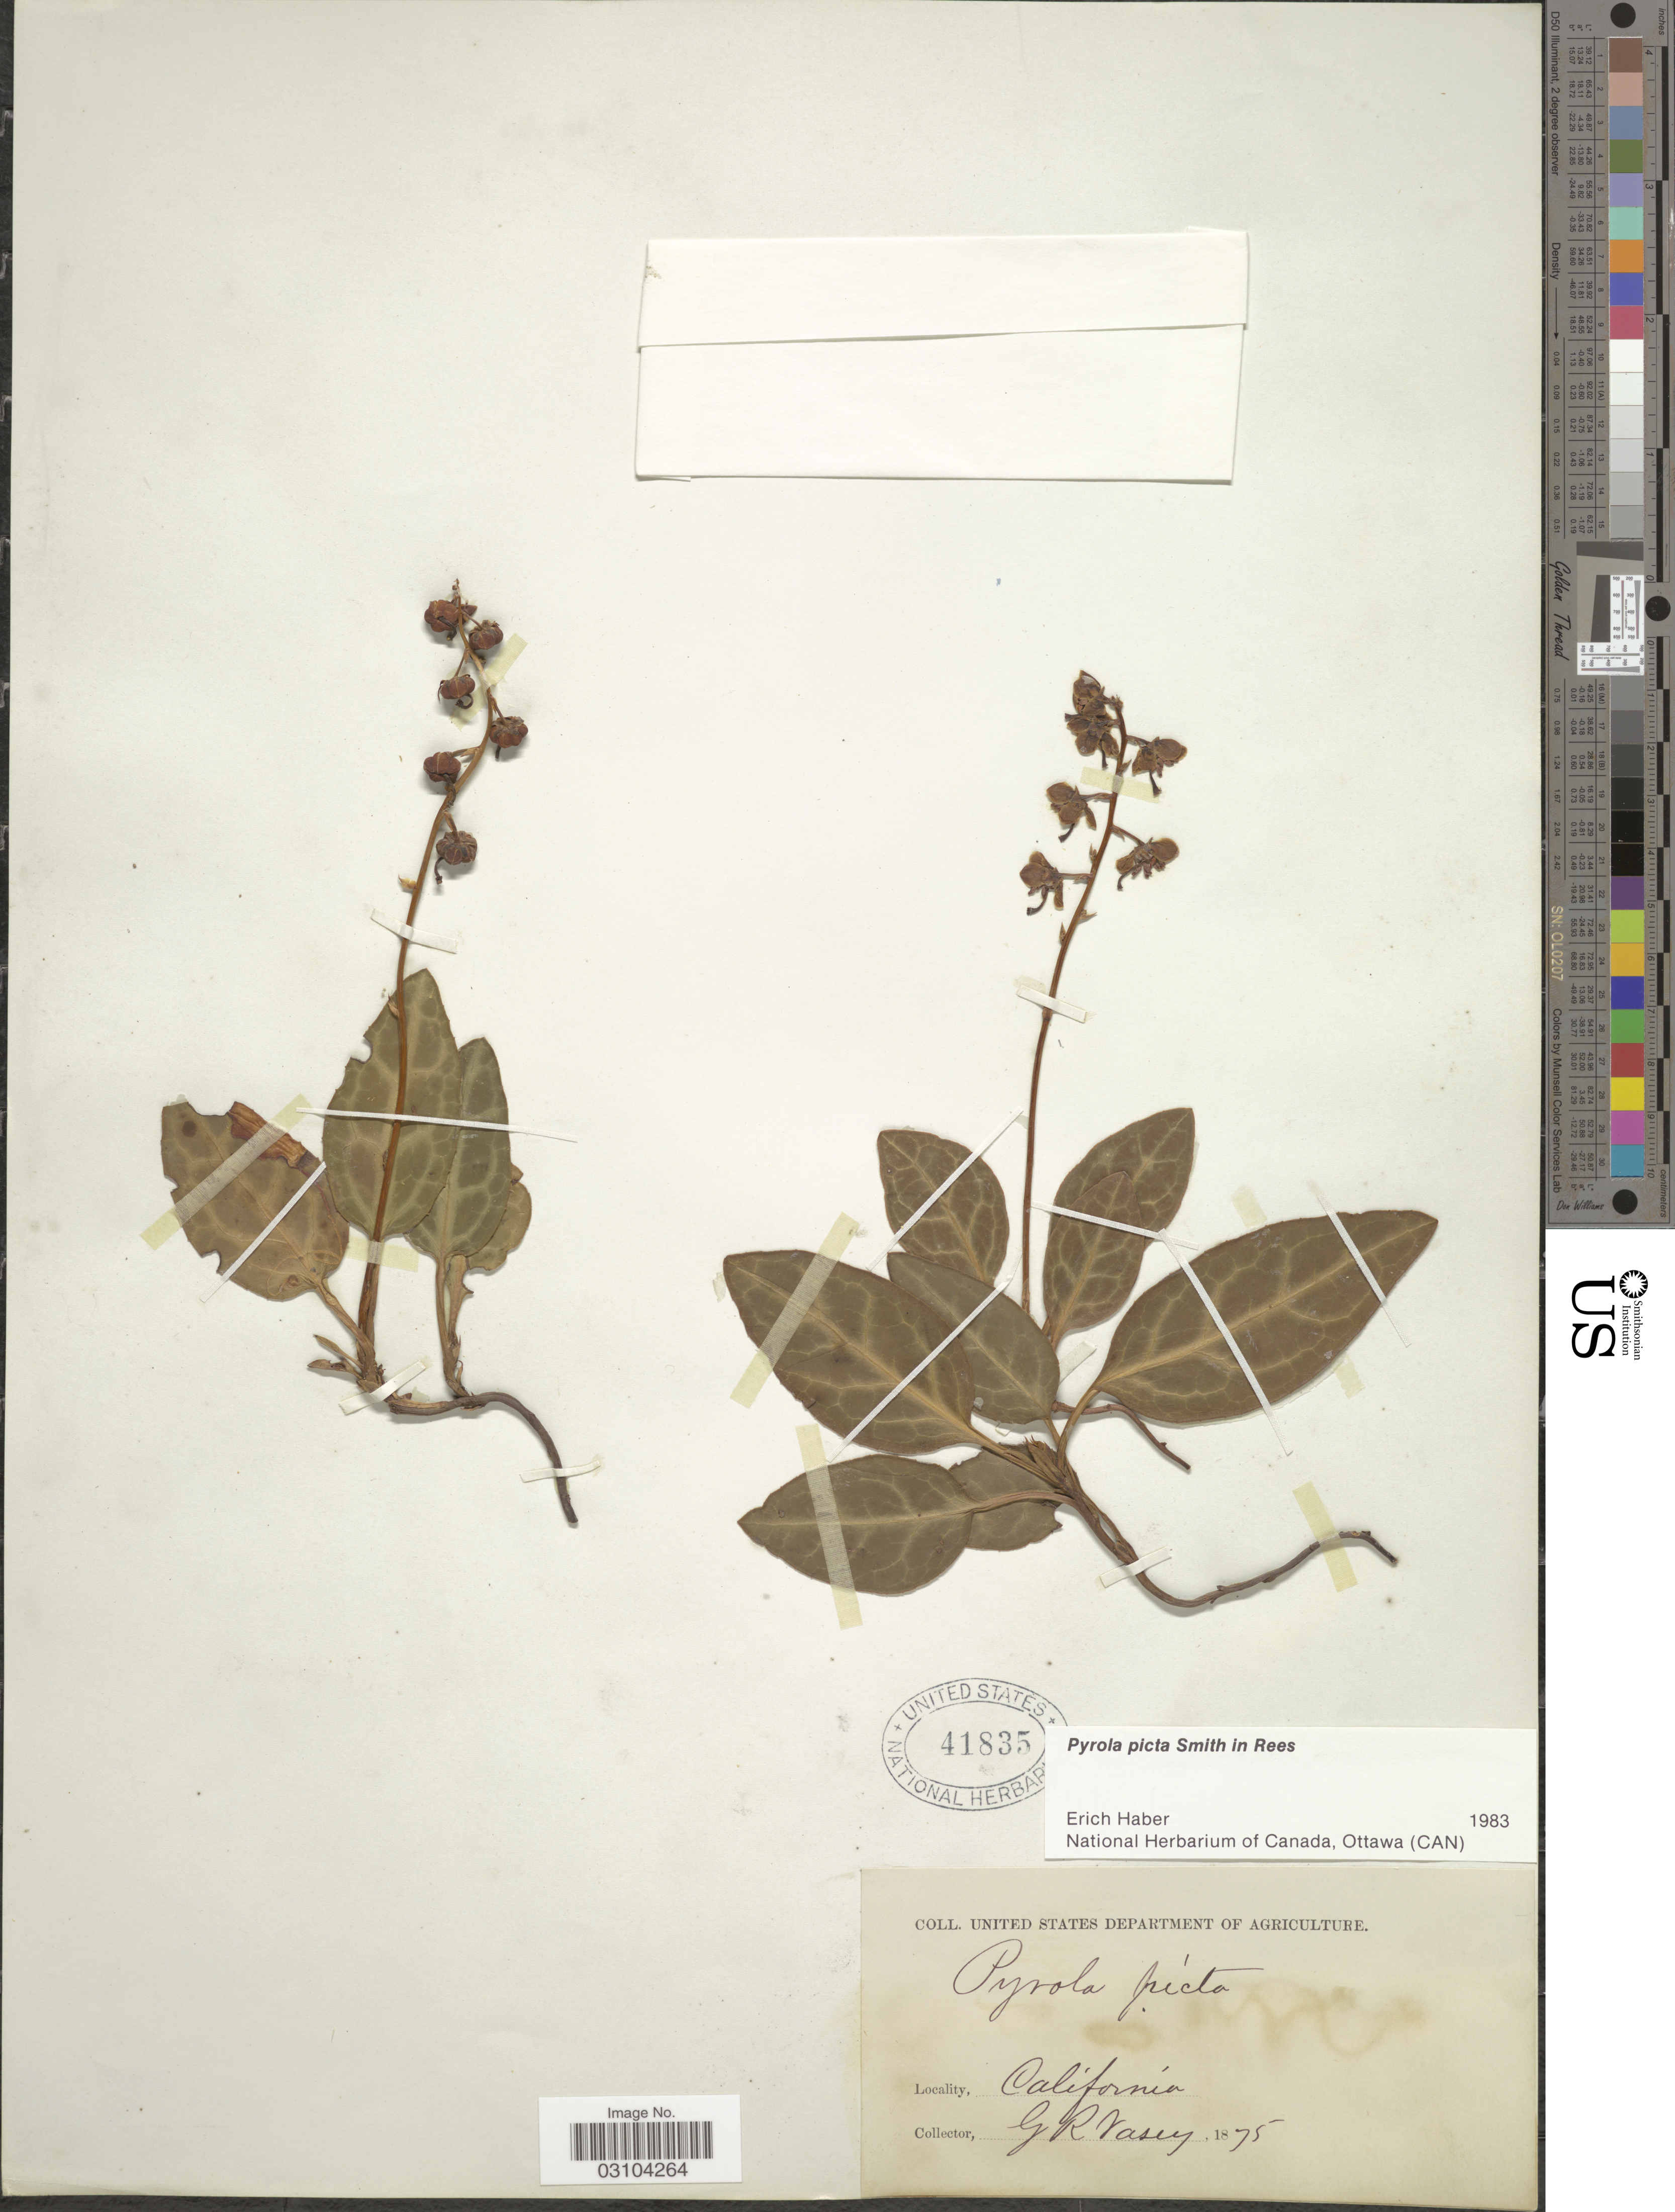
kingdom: Plantae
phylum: Tracheophyta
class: Magnoliopsida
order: Ericales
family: Ericaceae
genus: Pyrola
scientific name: Pyrola picta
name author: Sm. in Rees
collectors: G. R. Vasey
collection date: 1875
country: United States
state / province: California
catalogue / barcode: US 41835